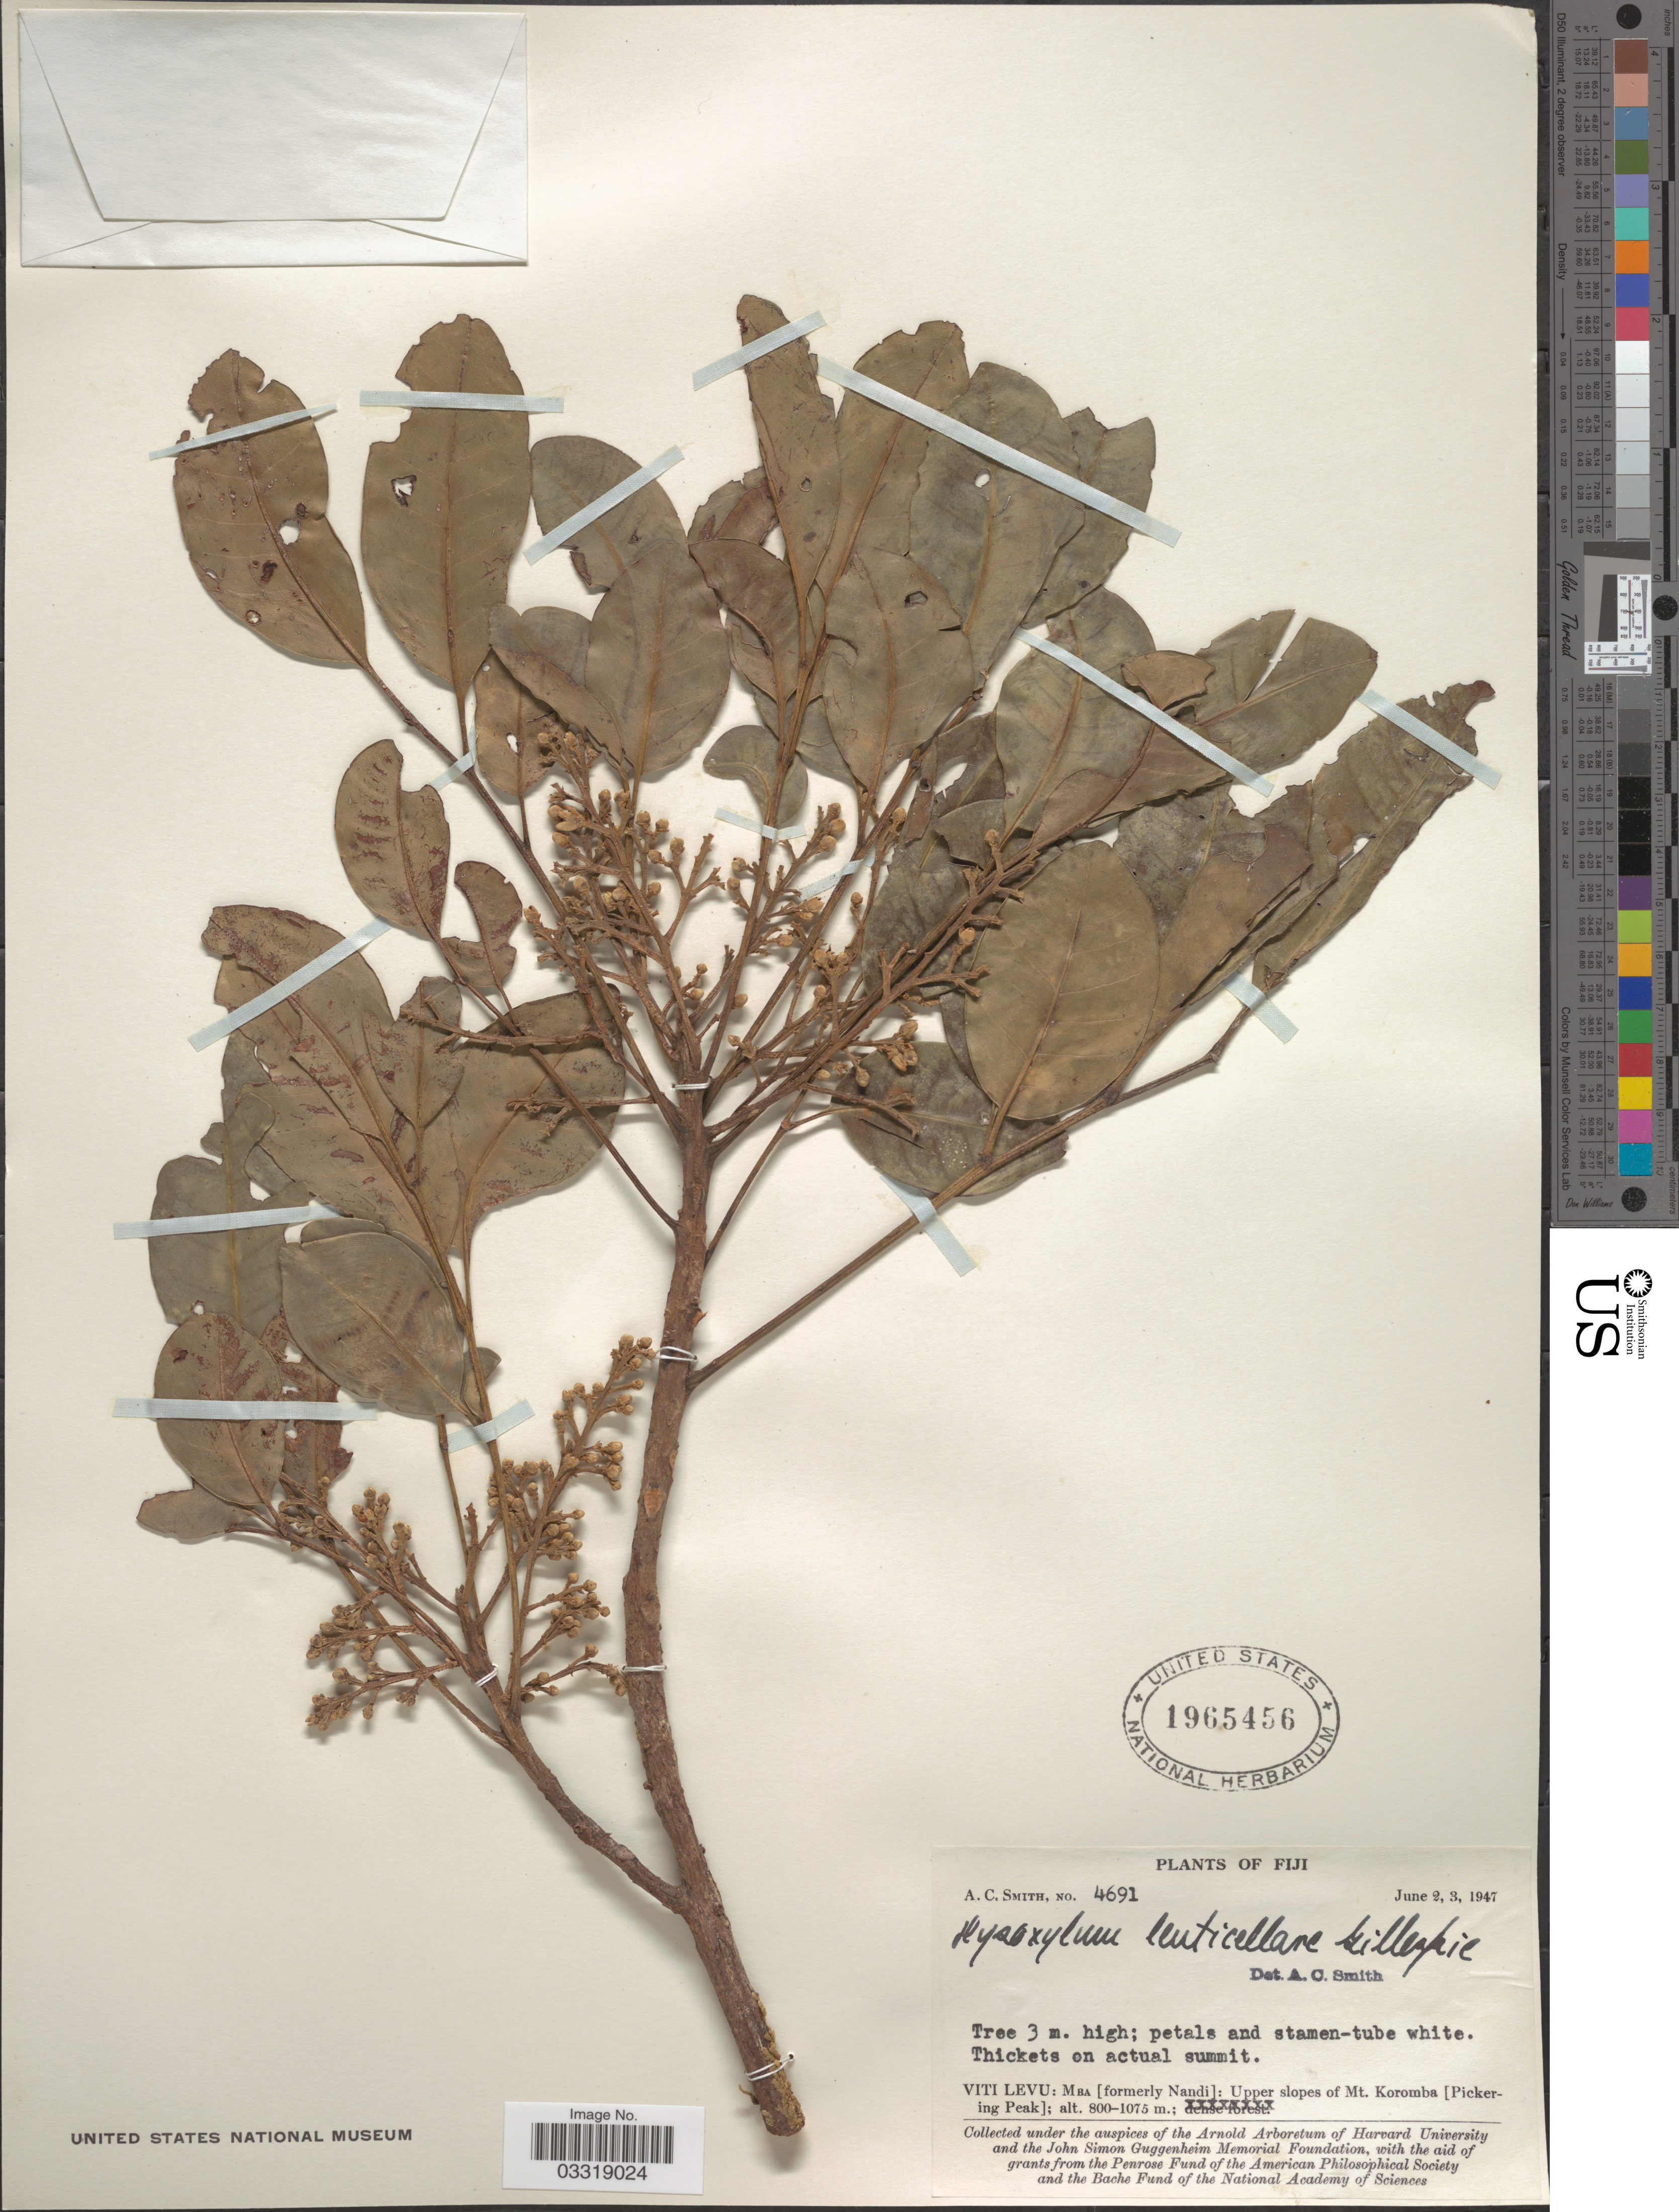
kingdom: Plantae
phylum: Tracheophyta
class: Magnoliopsida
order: Sapindales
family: Meliaceae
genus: Didymocheton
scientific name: Didymocheton lenticellaris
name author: (Gillespie) Harms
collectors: A. C. Smith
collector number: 4691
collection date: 1947-06-02/1947-06-03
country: Fiji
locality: Viti Levu: Mba [formerly Nandi]: Upper slopes of Mt. Koromba [Pickering Peak].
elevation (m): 800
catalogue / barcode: US 1965456